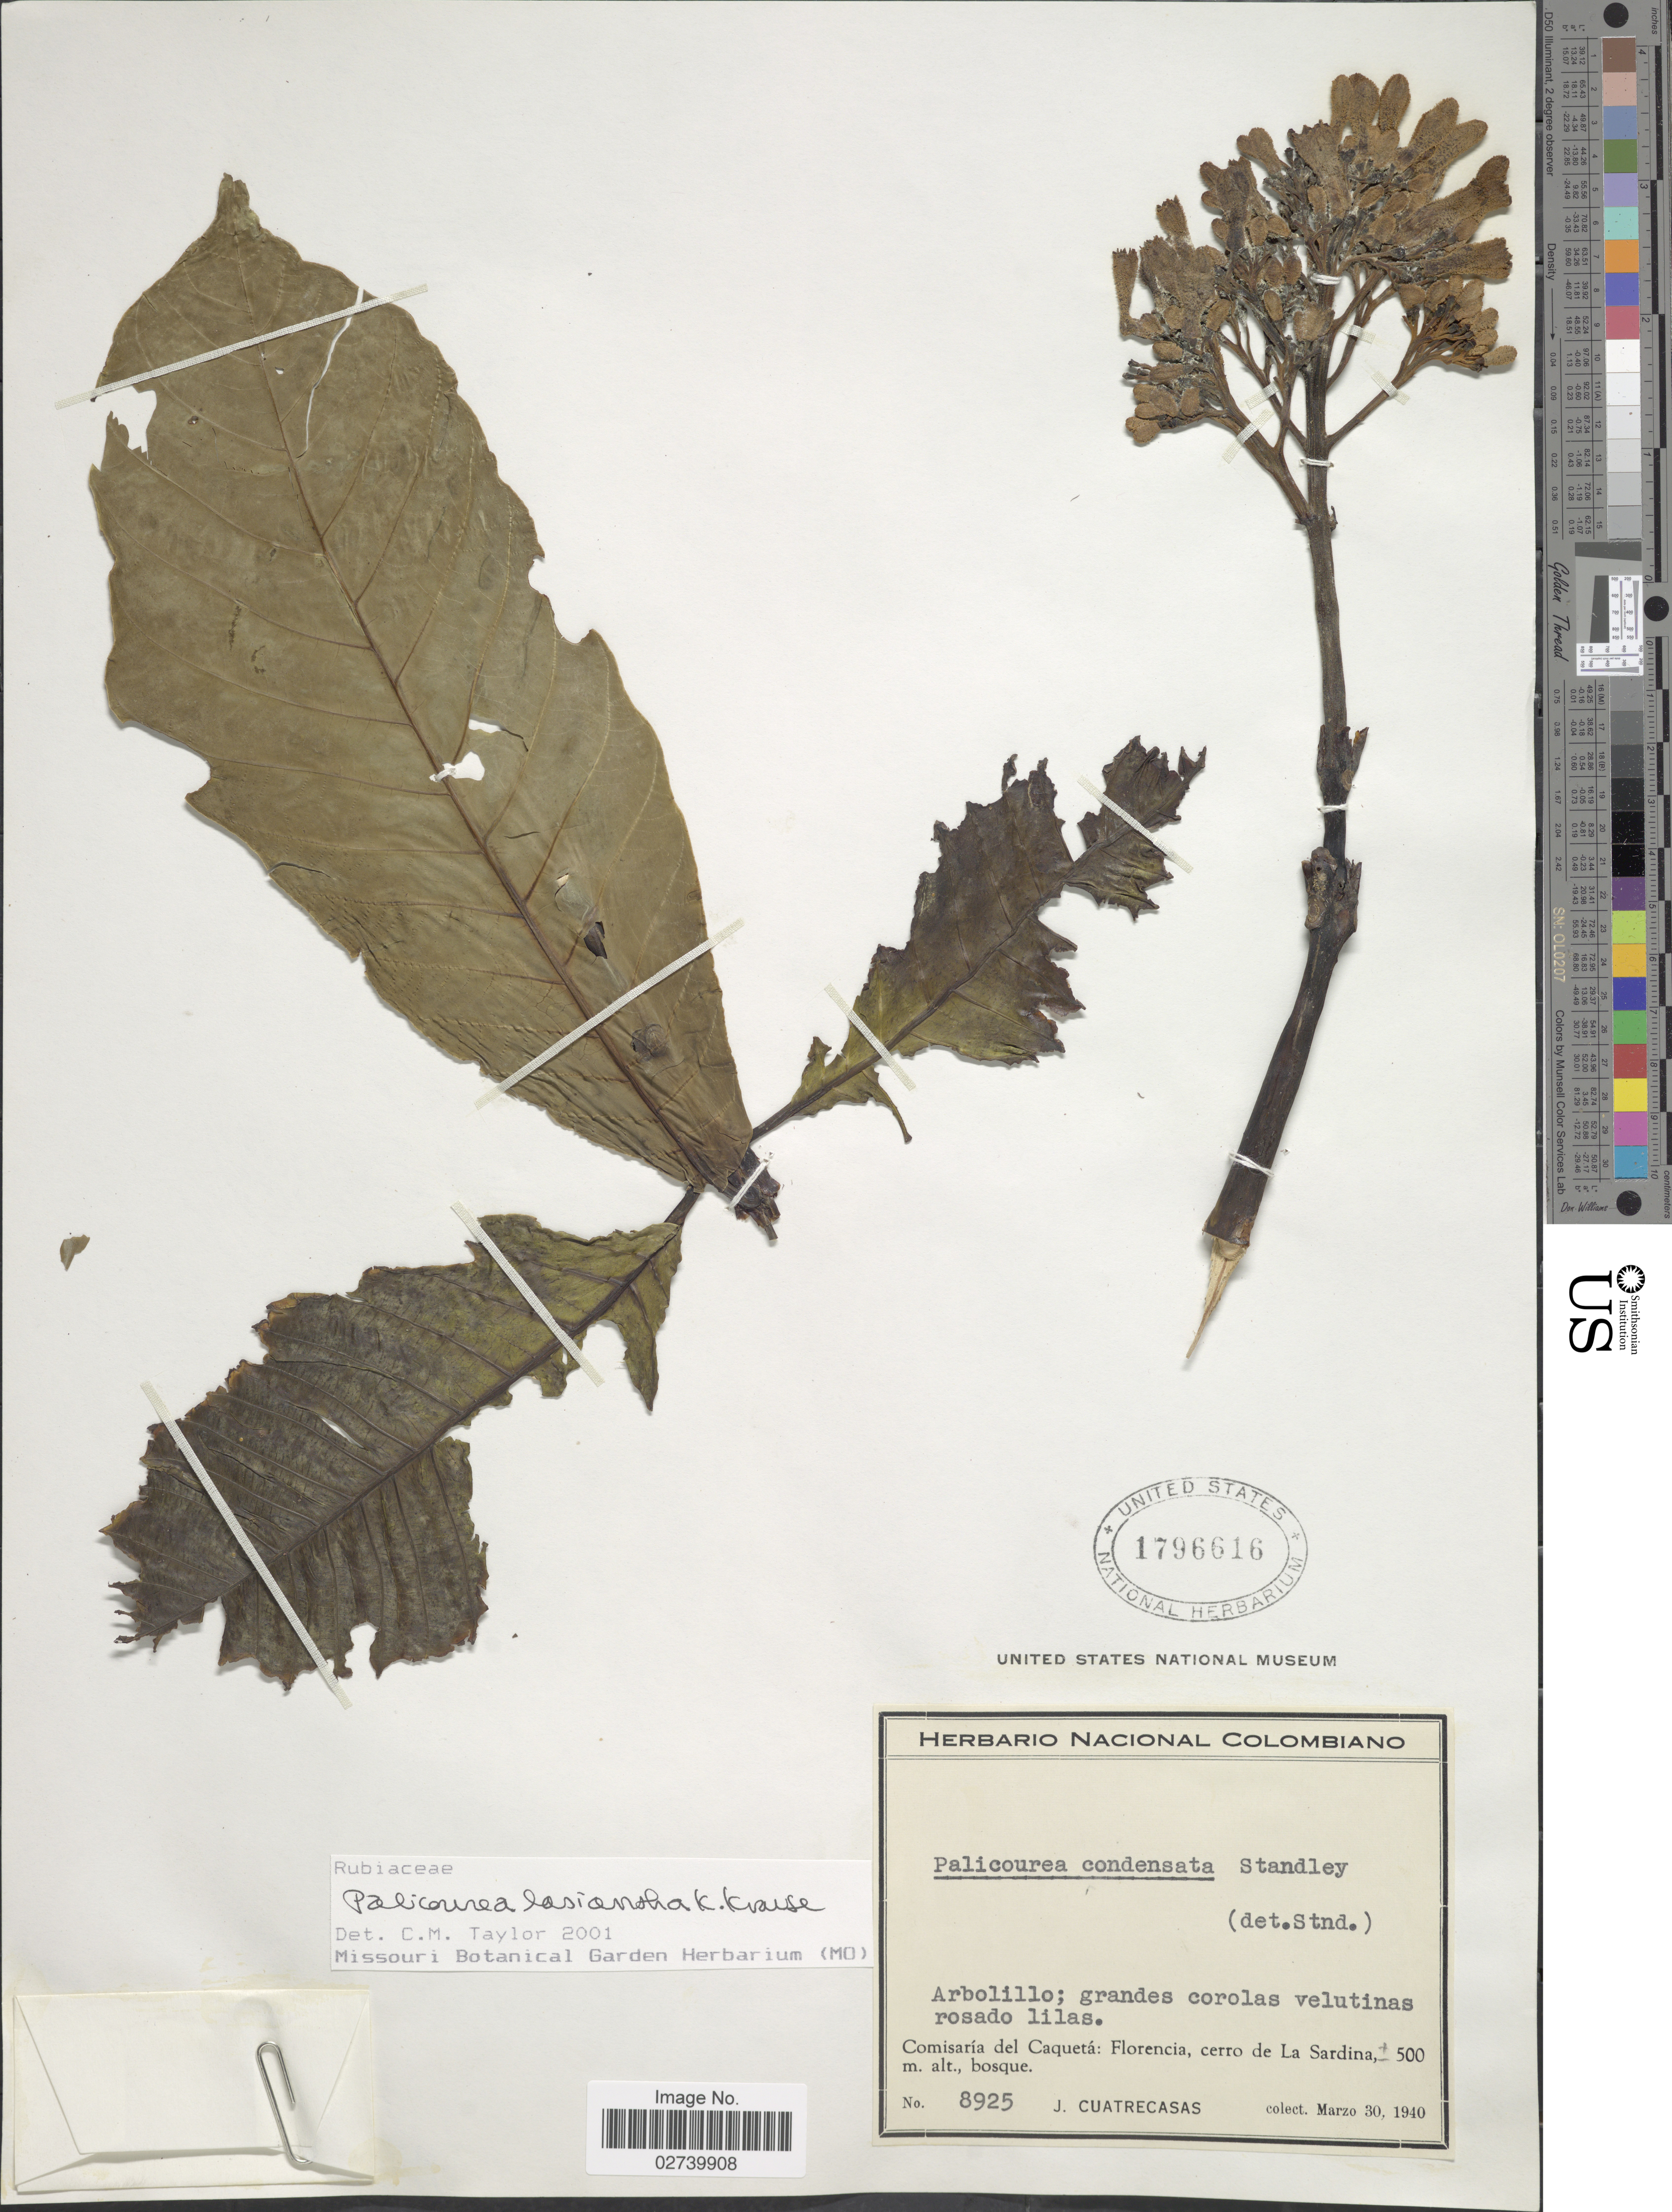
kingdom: Plantae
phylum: Tracheophyta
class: Magnoliopsida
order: Gentianales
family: Rubiaceae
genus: Palicourea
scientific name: Palicourea lasiantha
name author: Krause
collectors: J. Cuatrecasas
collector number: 8925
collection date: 1940-03-30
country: Colombia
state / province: Caquetá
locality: Florencia, cerro de La Sardina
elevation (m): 500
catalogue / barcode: US 1796616